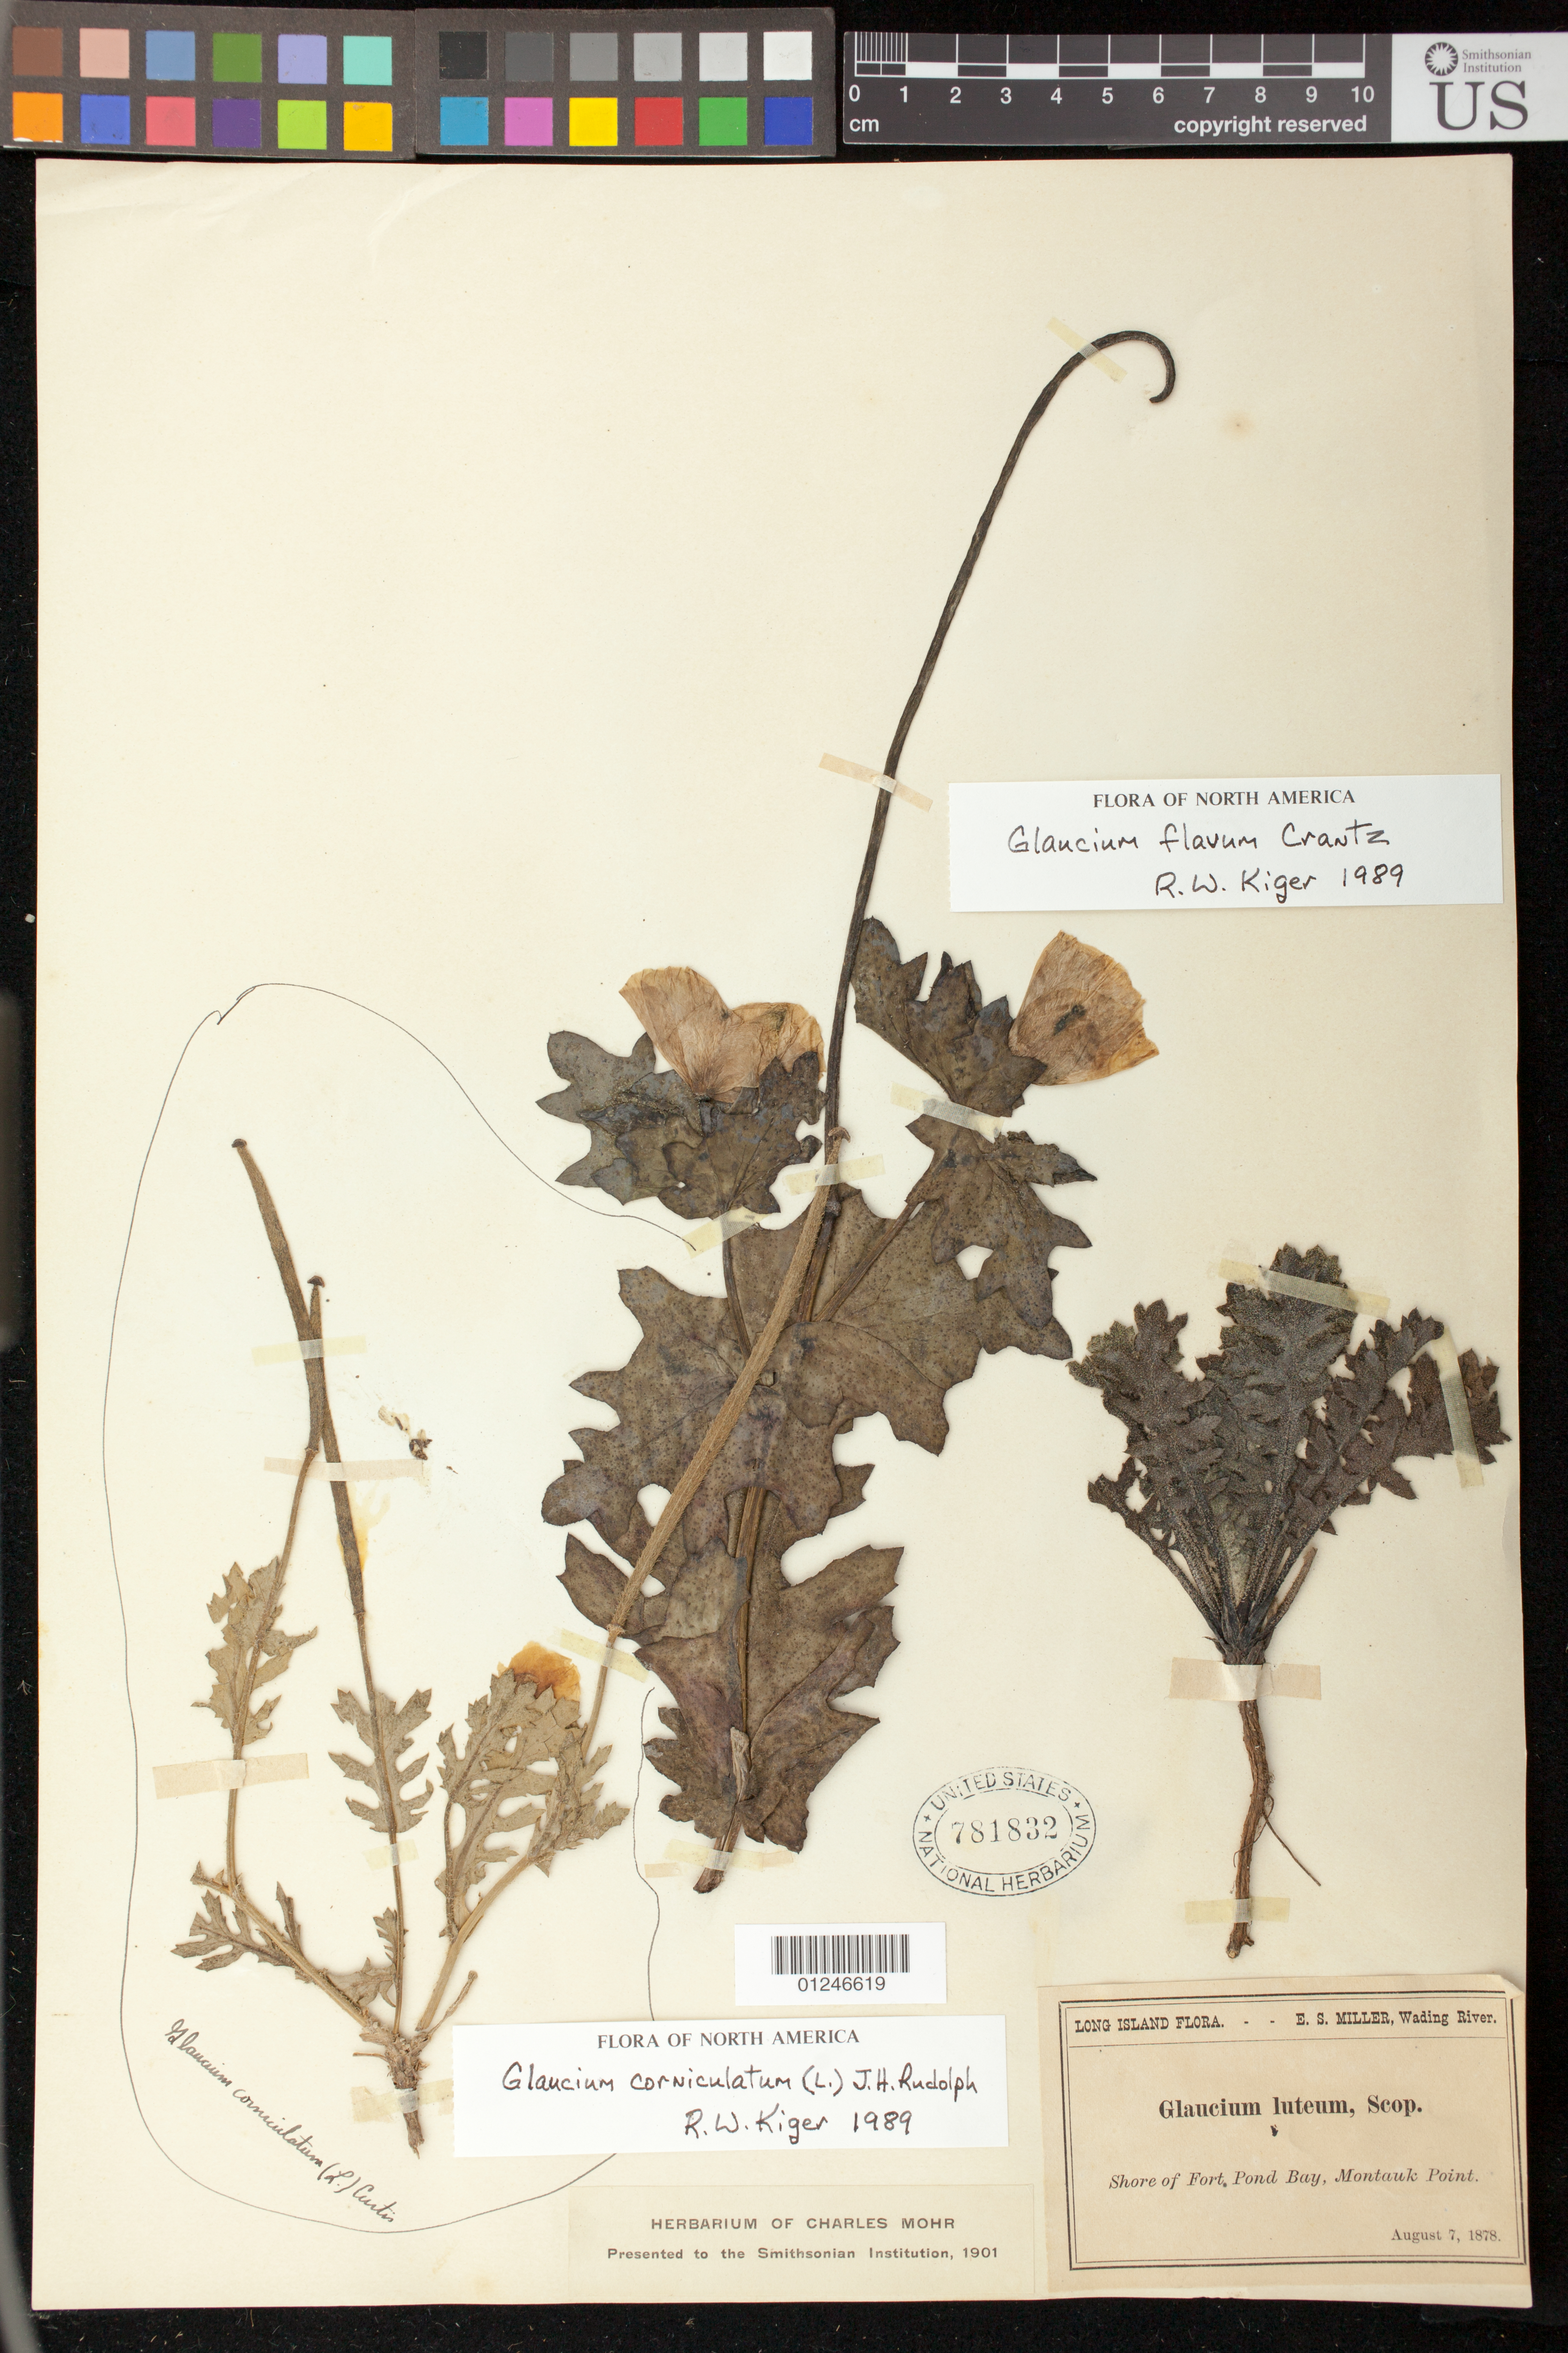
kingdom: Plantae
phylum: Tracheophyta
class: Magnoliopsida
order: Ranunculales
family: Papaveraceae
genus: Glaucium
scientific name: Glaucium corniculatum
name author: Curt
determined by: Kiger, R. W.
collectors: E. S. Miller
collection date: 1878-08-07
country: United States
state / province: New York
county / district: Suffolk County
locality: Shore of Fort Pond Bay, Montauk Point.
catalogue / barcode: US 781832